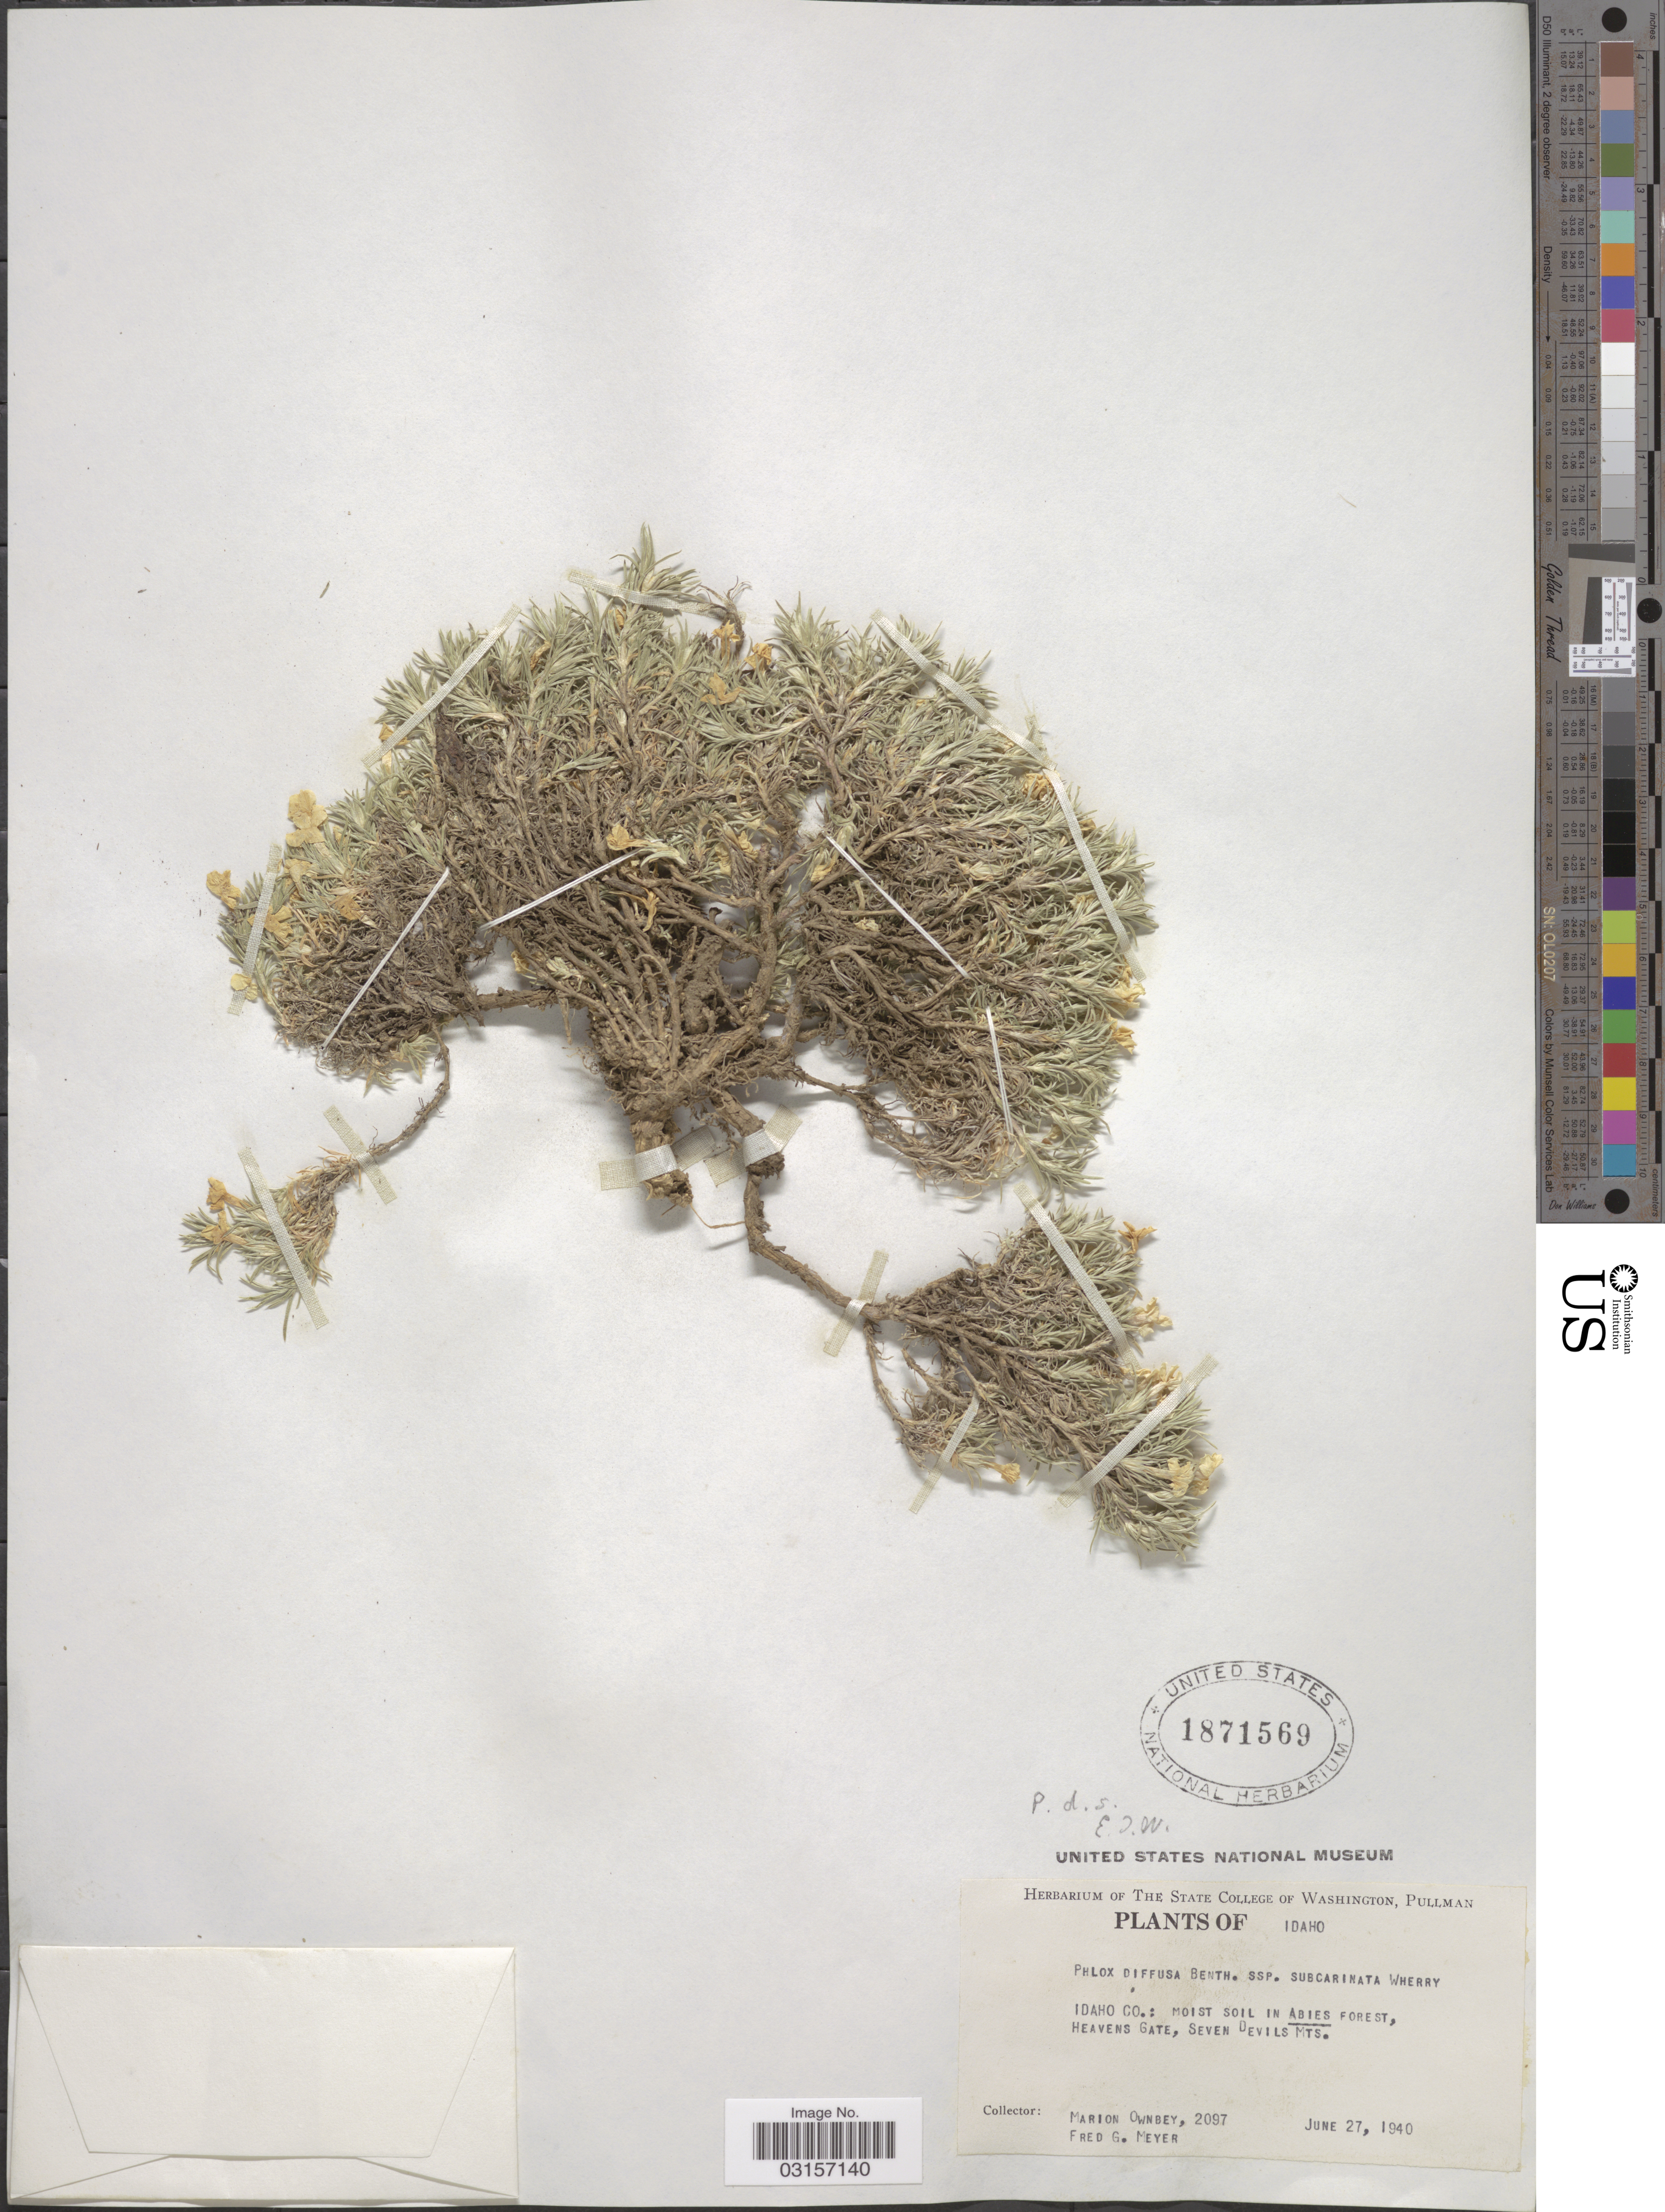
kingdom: Plantae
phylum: Tracheophyta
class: Magnoliopsida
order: Ericales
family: Polemoniaceae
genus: Phlox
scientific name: Phlox austromontana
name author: Coville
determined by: Mayfield, M. H.; Ferguson, C. J.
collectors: M. Ownbey & F. G. Meyer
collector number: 2097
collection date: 1940-06-27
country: United States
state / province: Idaho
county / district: Idaho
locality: Moist soil in Abies Forest, Heavens Gate, Seven Devils Mts.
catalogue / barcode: US 1871569